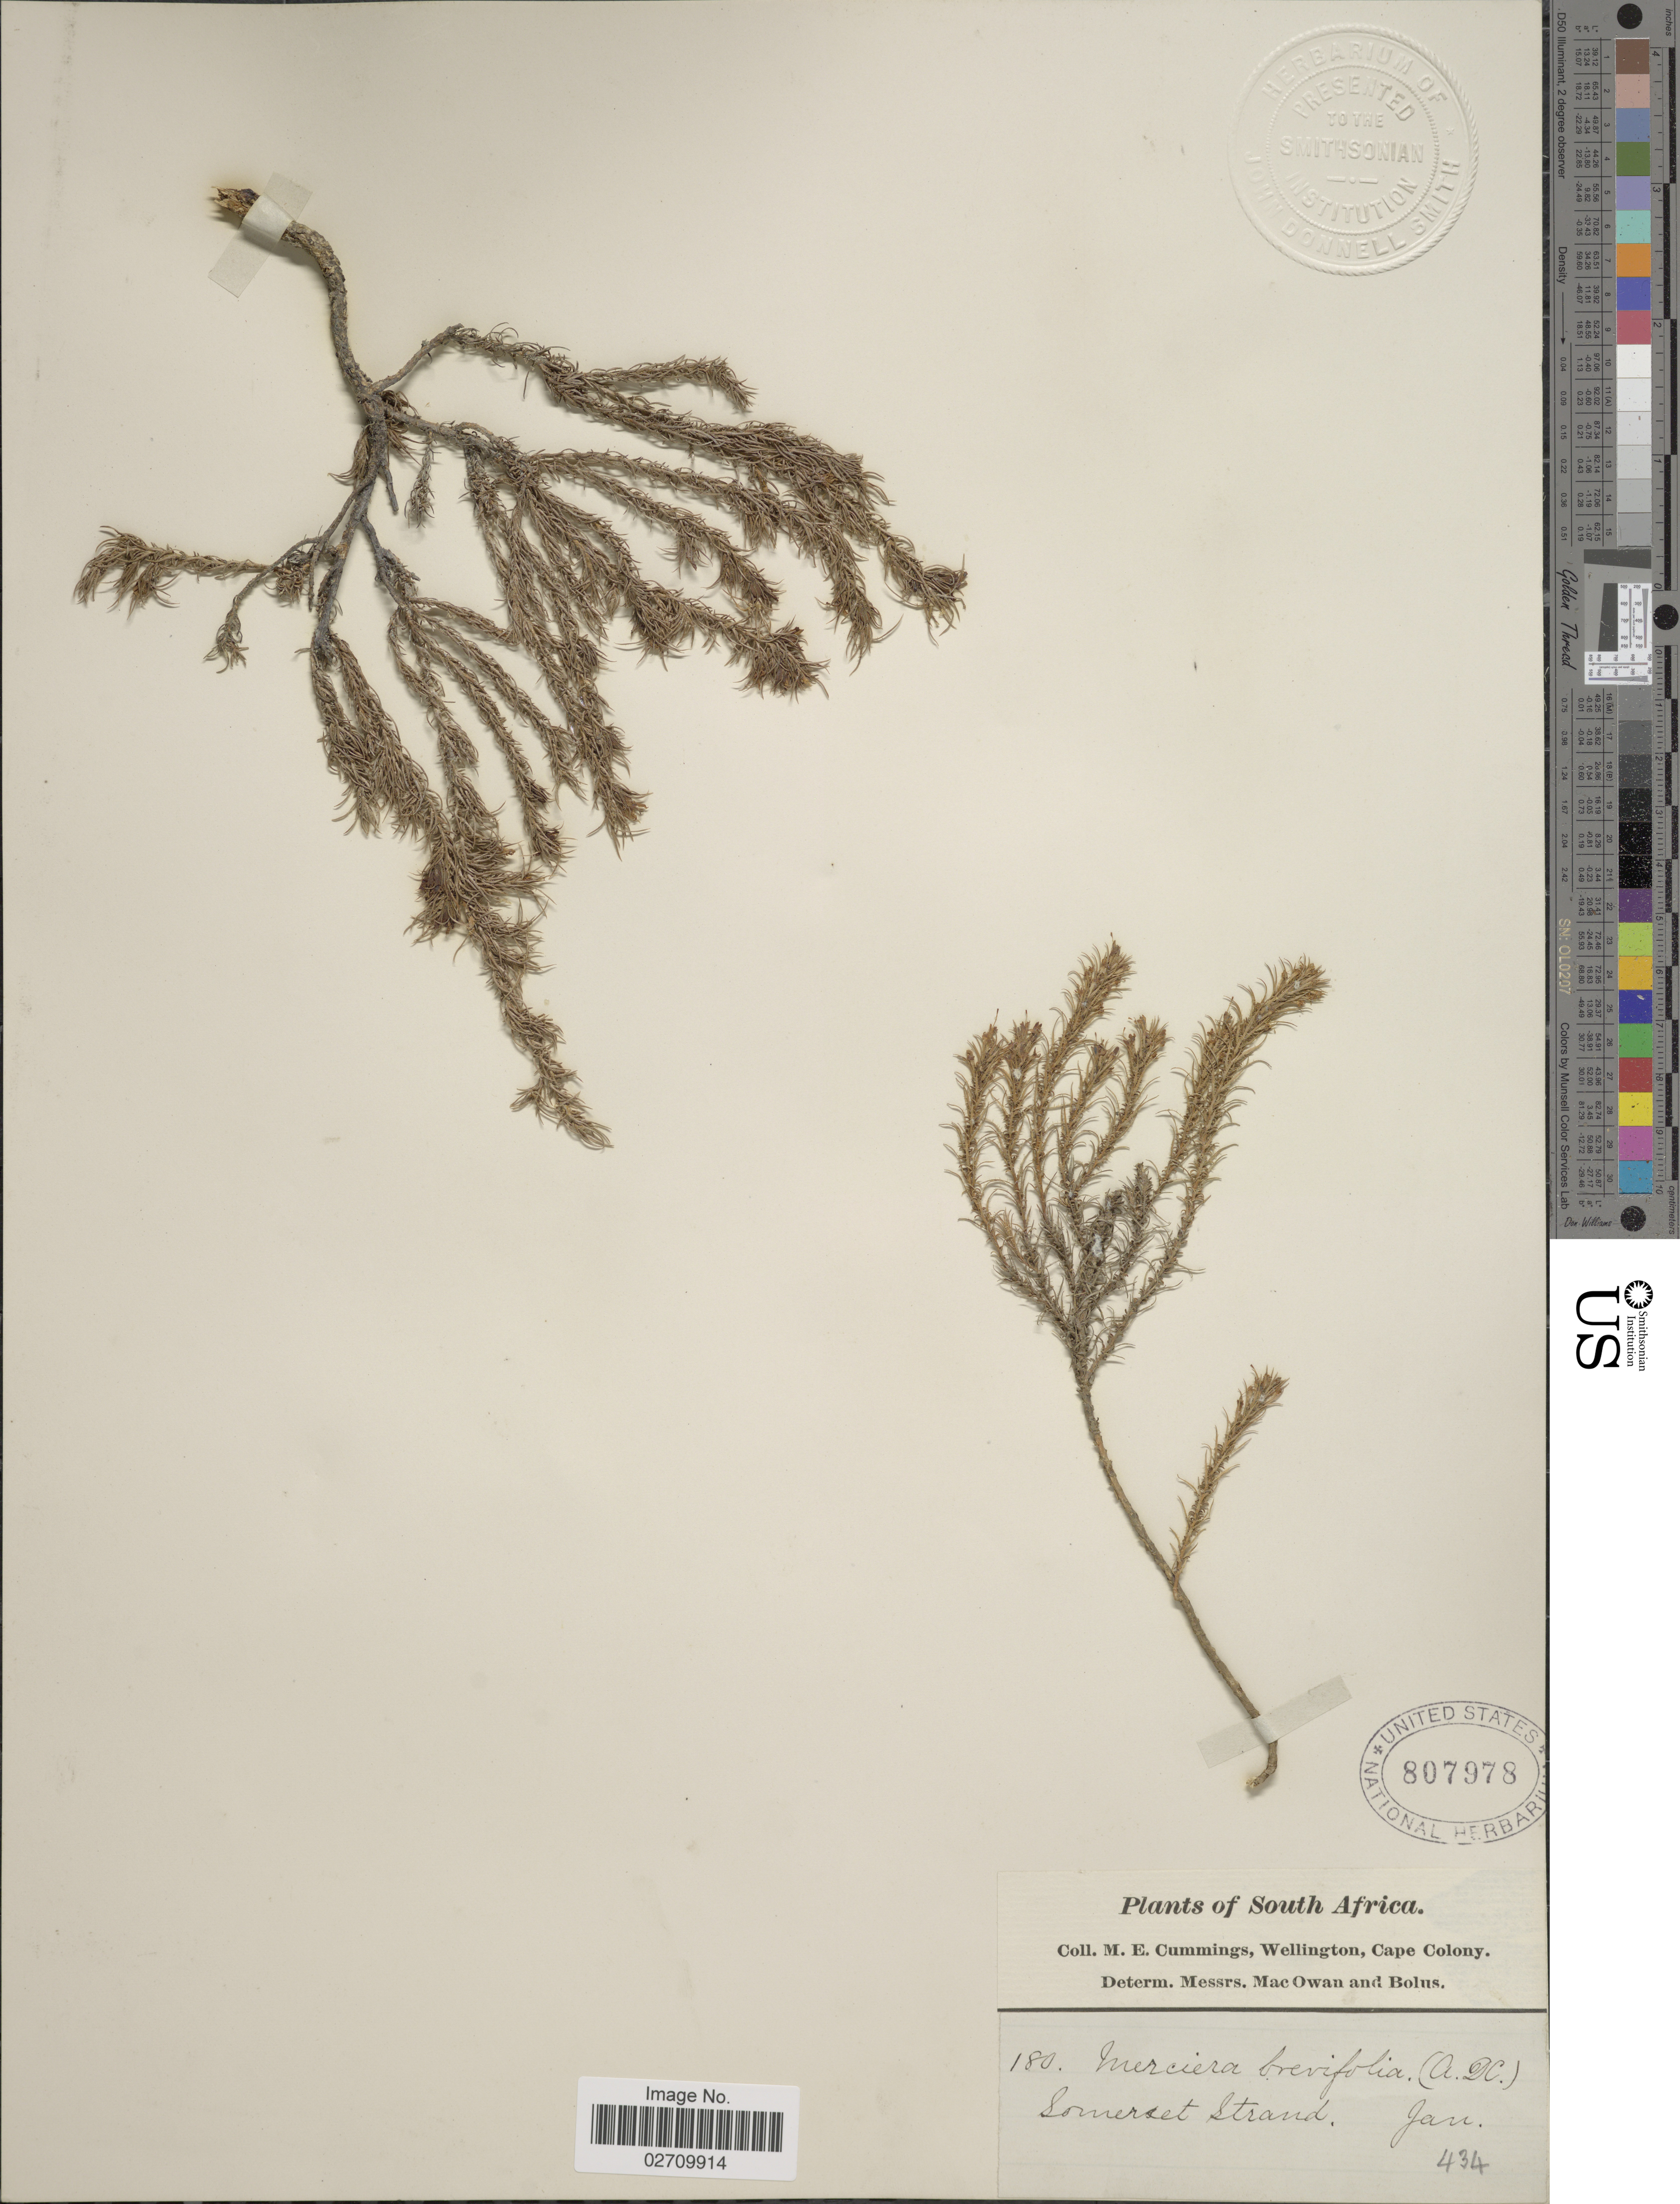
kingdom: Plantae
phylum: Tracheophyta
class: Magnoliopsida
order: Asterales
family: Campanulaceae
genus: Merciera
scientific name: Merciera brevifolia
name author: A. DC.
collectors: M. E. Cummings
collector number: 180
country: South Africa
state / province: Western Cape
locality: Wellington, Cape Colony [unsure placement]. Somerset Strand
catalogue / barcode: US 807978